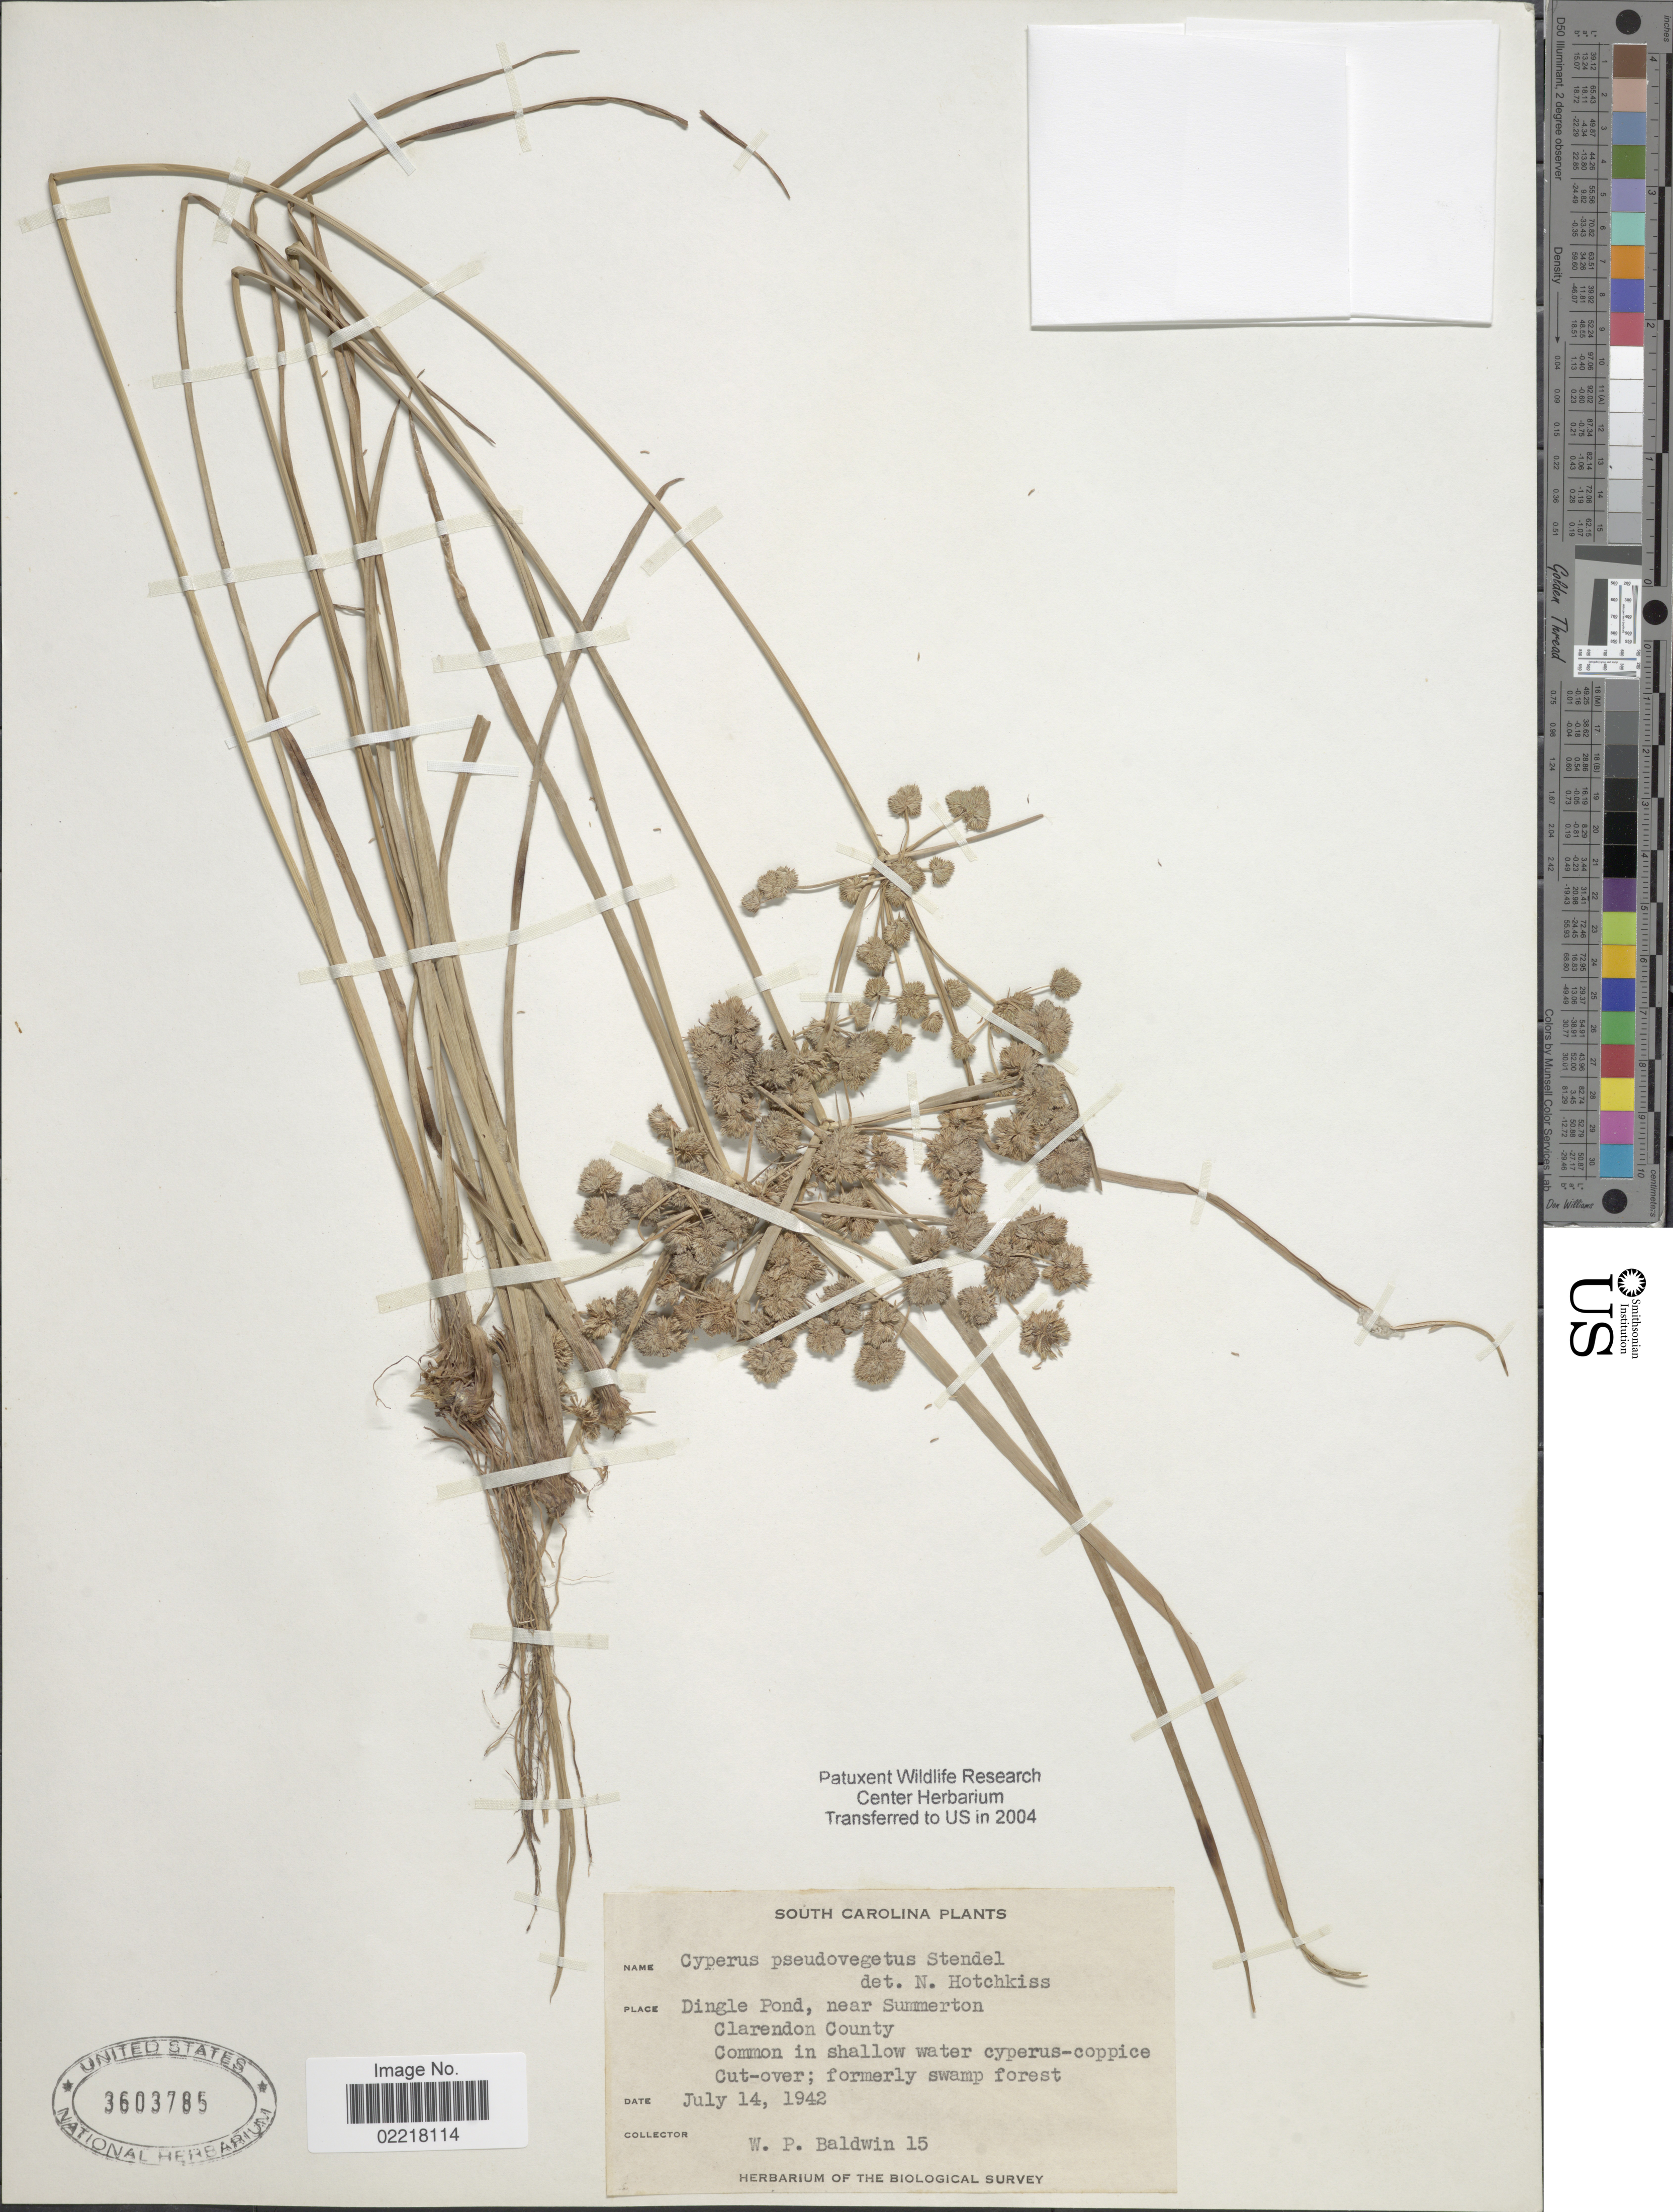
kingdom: Plantae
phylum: Tracheophyta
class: Liliopsida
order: Poales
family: Cyperaceae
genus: Cyperus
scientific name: Cyperus pseudovegetus Steud.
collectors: W. Baldwin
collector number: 15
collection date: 1942-07-14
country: United States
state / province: South Carolina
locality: Dingle Pond, near Summerton Clarendon County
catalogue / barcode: US 3603785